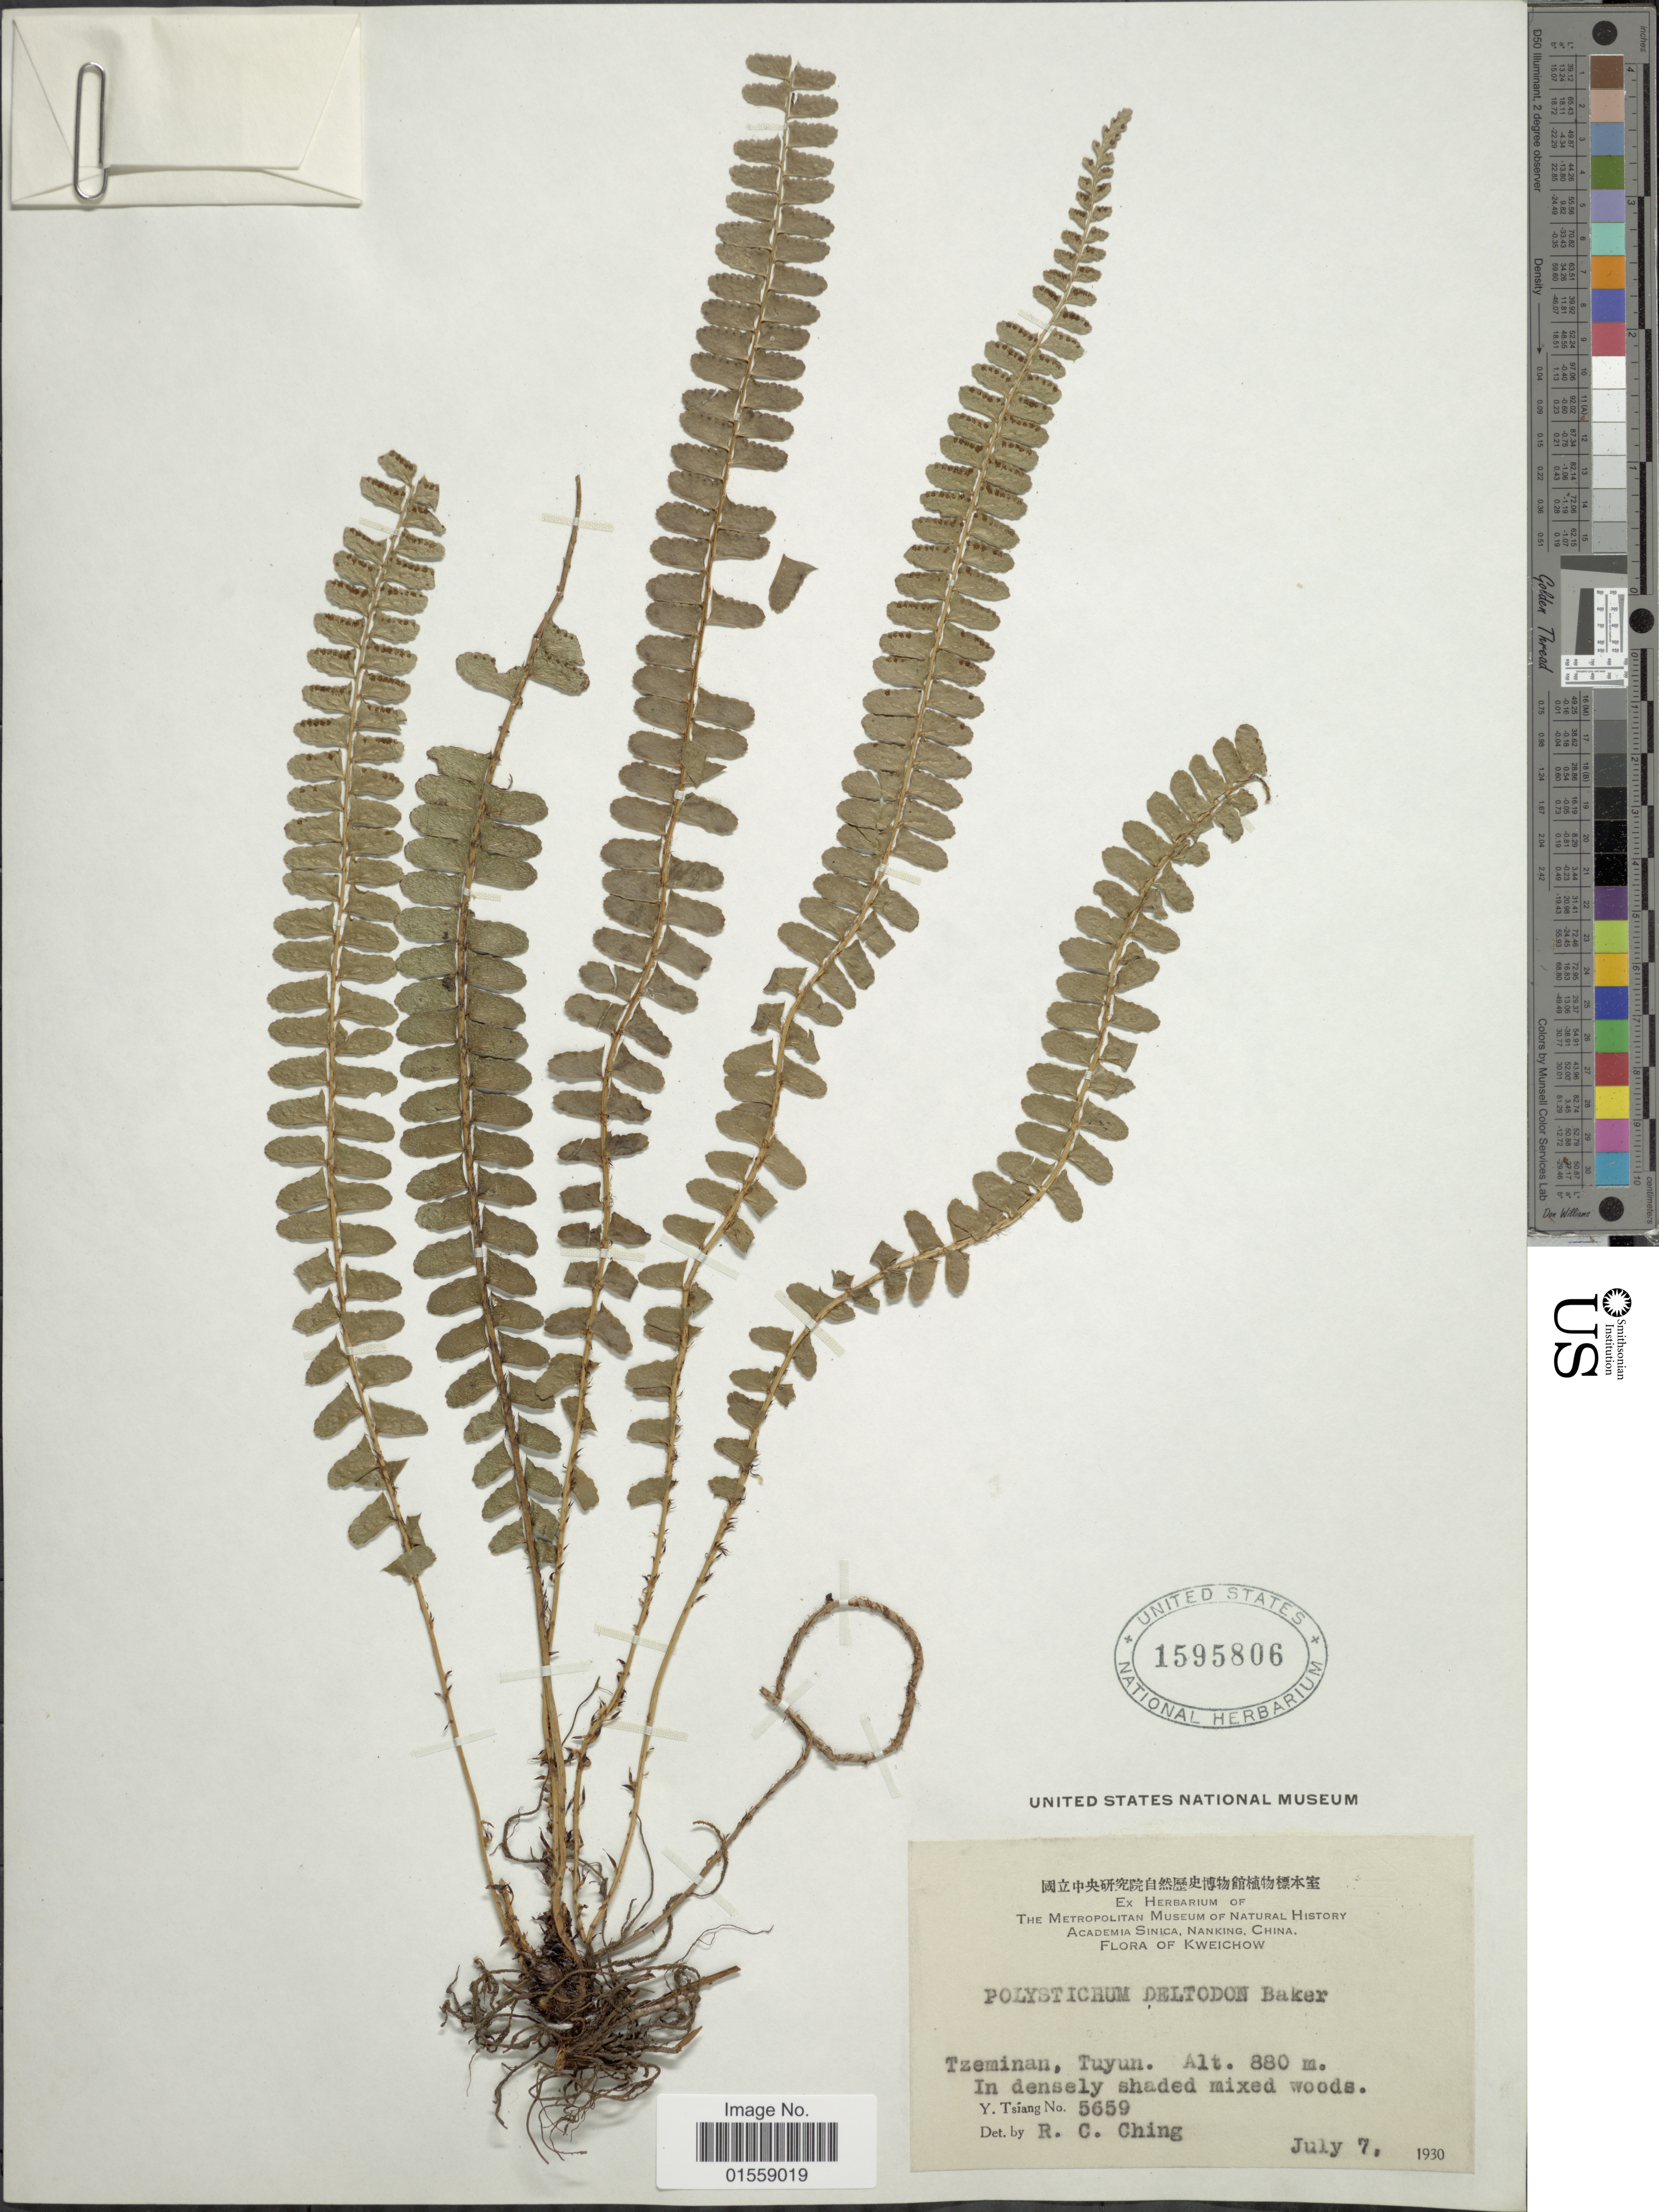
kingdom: Plantae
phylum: Tracheophyta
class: Polypodiopsida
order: Polypodiales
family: Dryopteridaceae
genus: Polystichum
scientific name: Polystichum deltodon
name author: (Baker) Diels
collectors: Y. Tsiang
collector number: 5659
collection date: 1930-07-07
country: China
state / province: Guizhou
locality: Kweichow, Tzeminan, Tuyun.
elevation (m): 880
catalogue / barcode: US 1595806